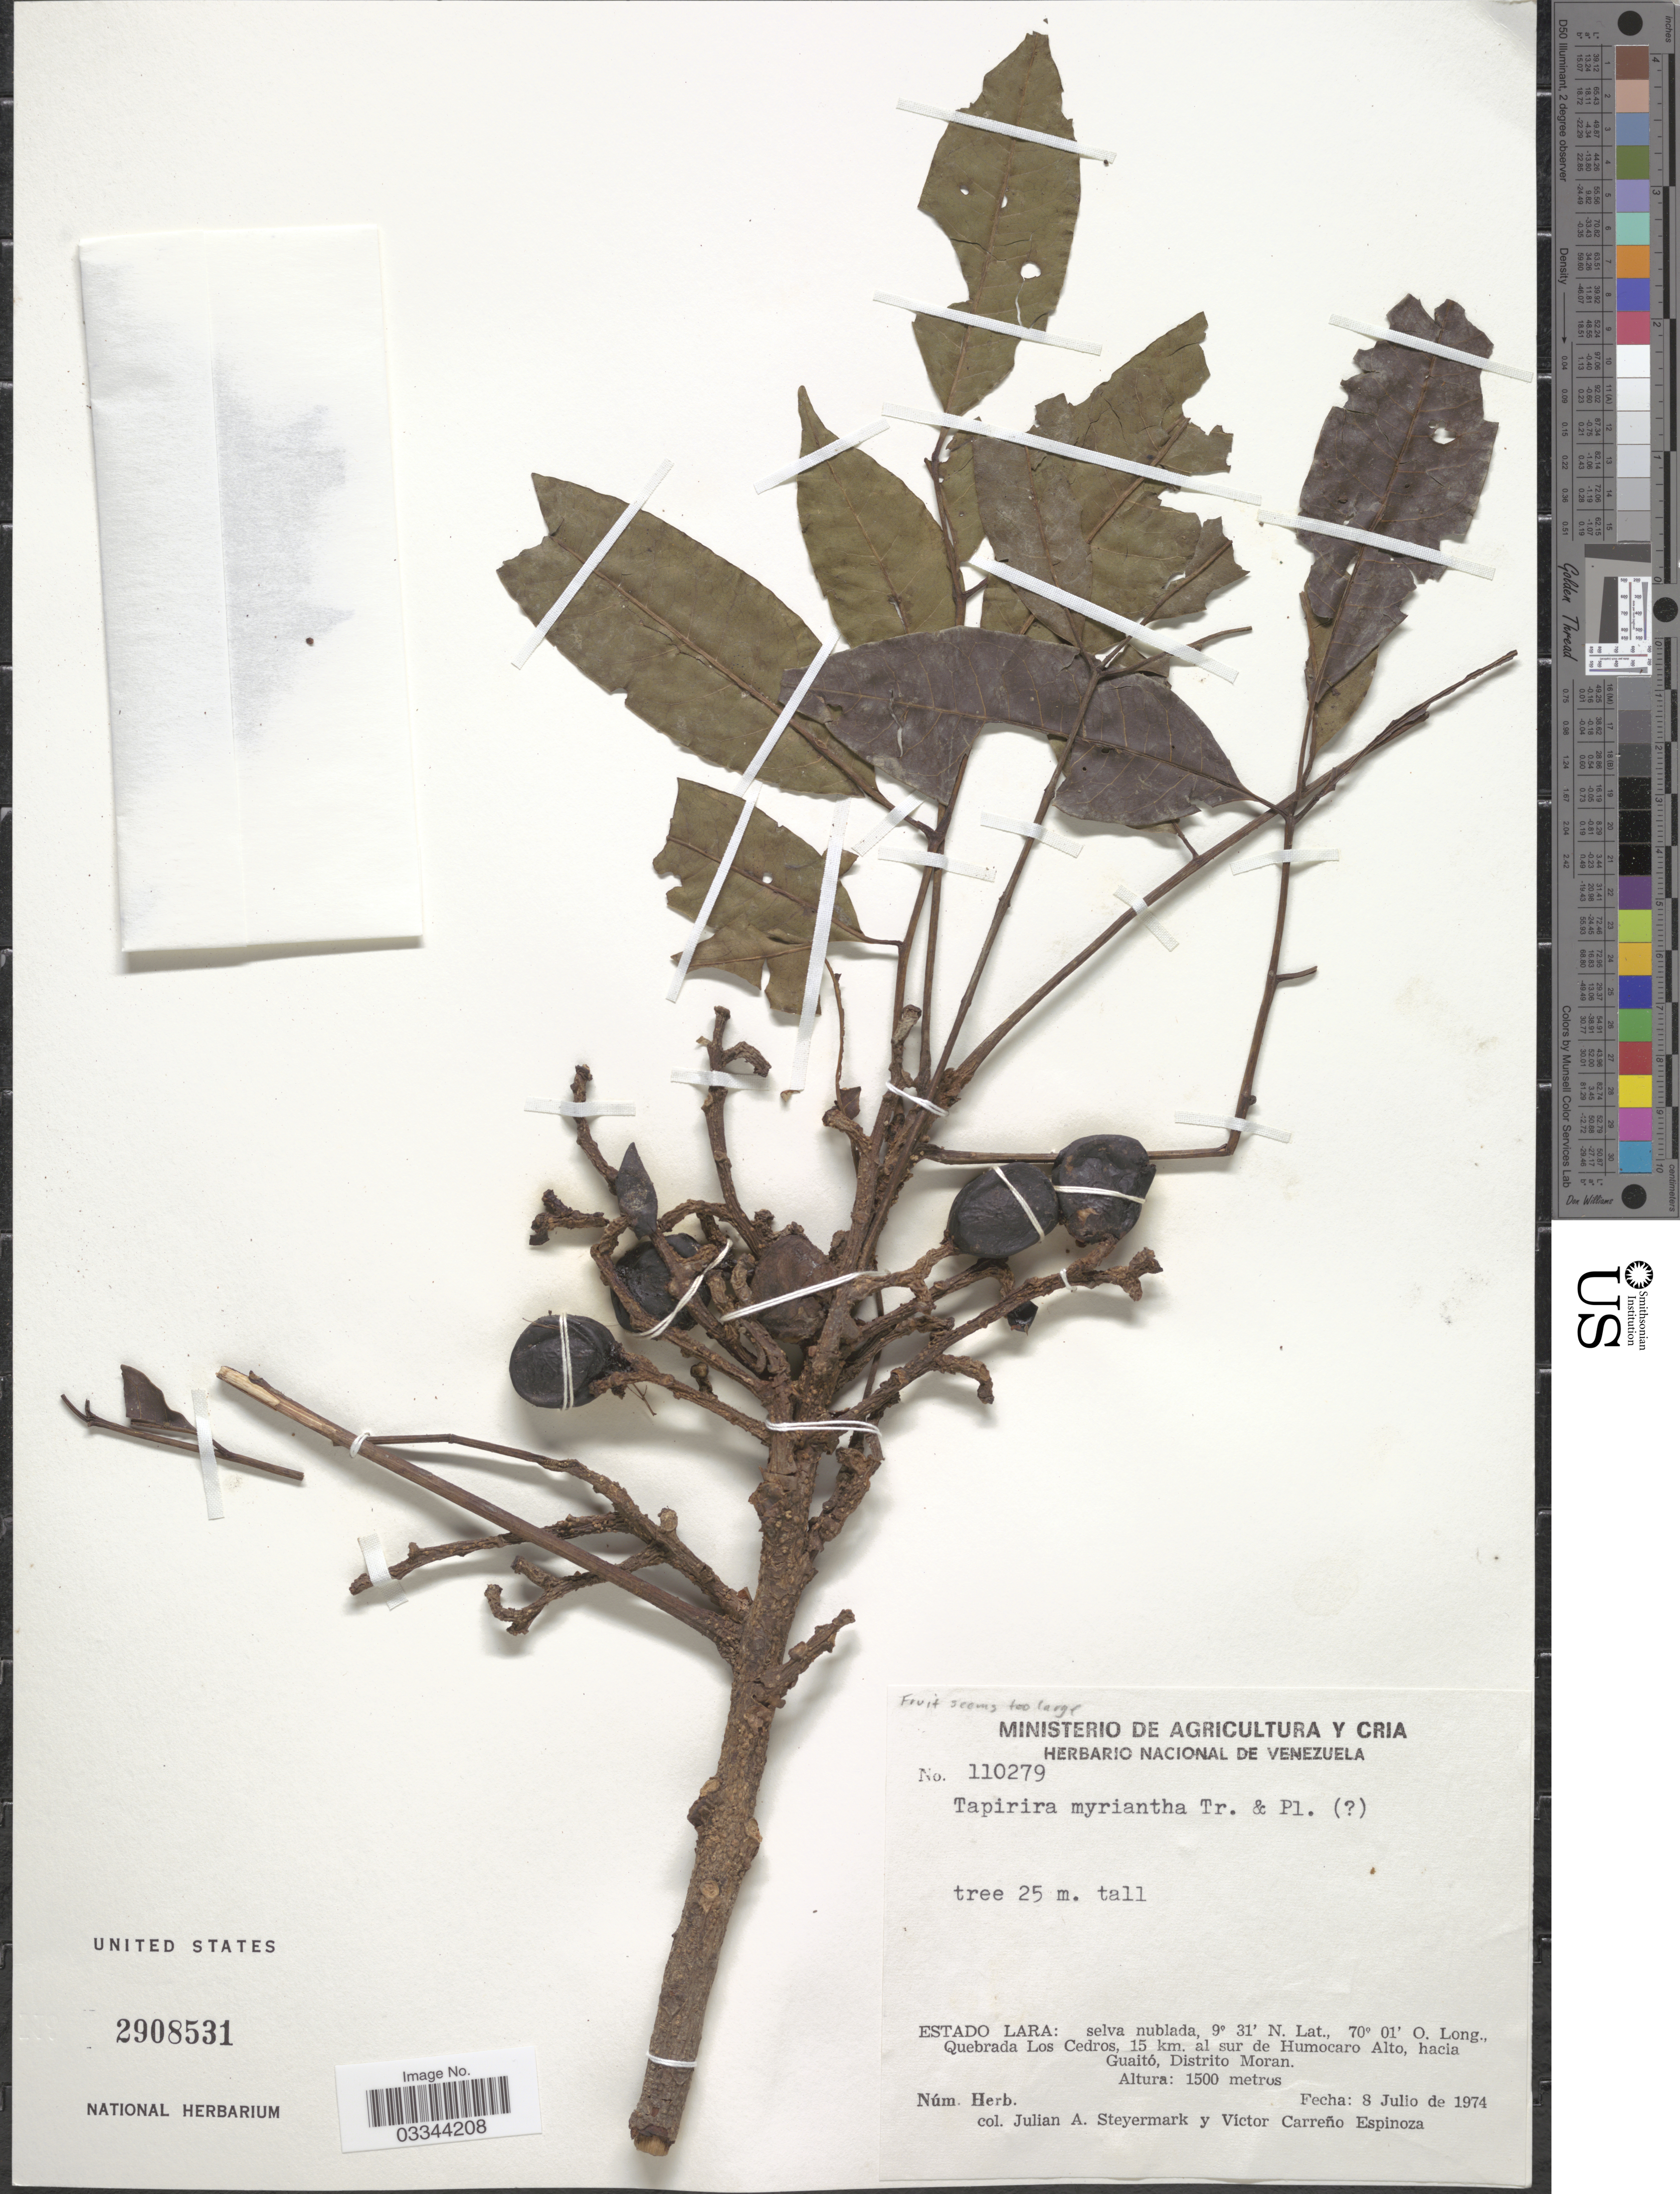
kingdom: Plantae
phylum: Tracheophyta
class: Magnoliopsida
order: Sapindales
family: Anacardiaceae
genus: Tapirira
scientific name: Tapirira myriantha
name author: Triana & Planch.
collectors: J. Steyermark & V. Espinoza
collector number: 110279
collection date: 1974-07-08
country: Venezuela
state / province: Lara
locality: Quebrada Los Cedros, 15 km. al sur de Humocaro Alto, hacia Guaitó, Distrito Moran.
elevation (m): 1500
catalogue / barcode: US 2908531